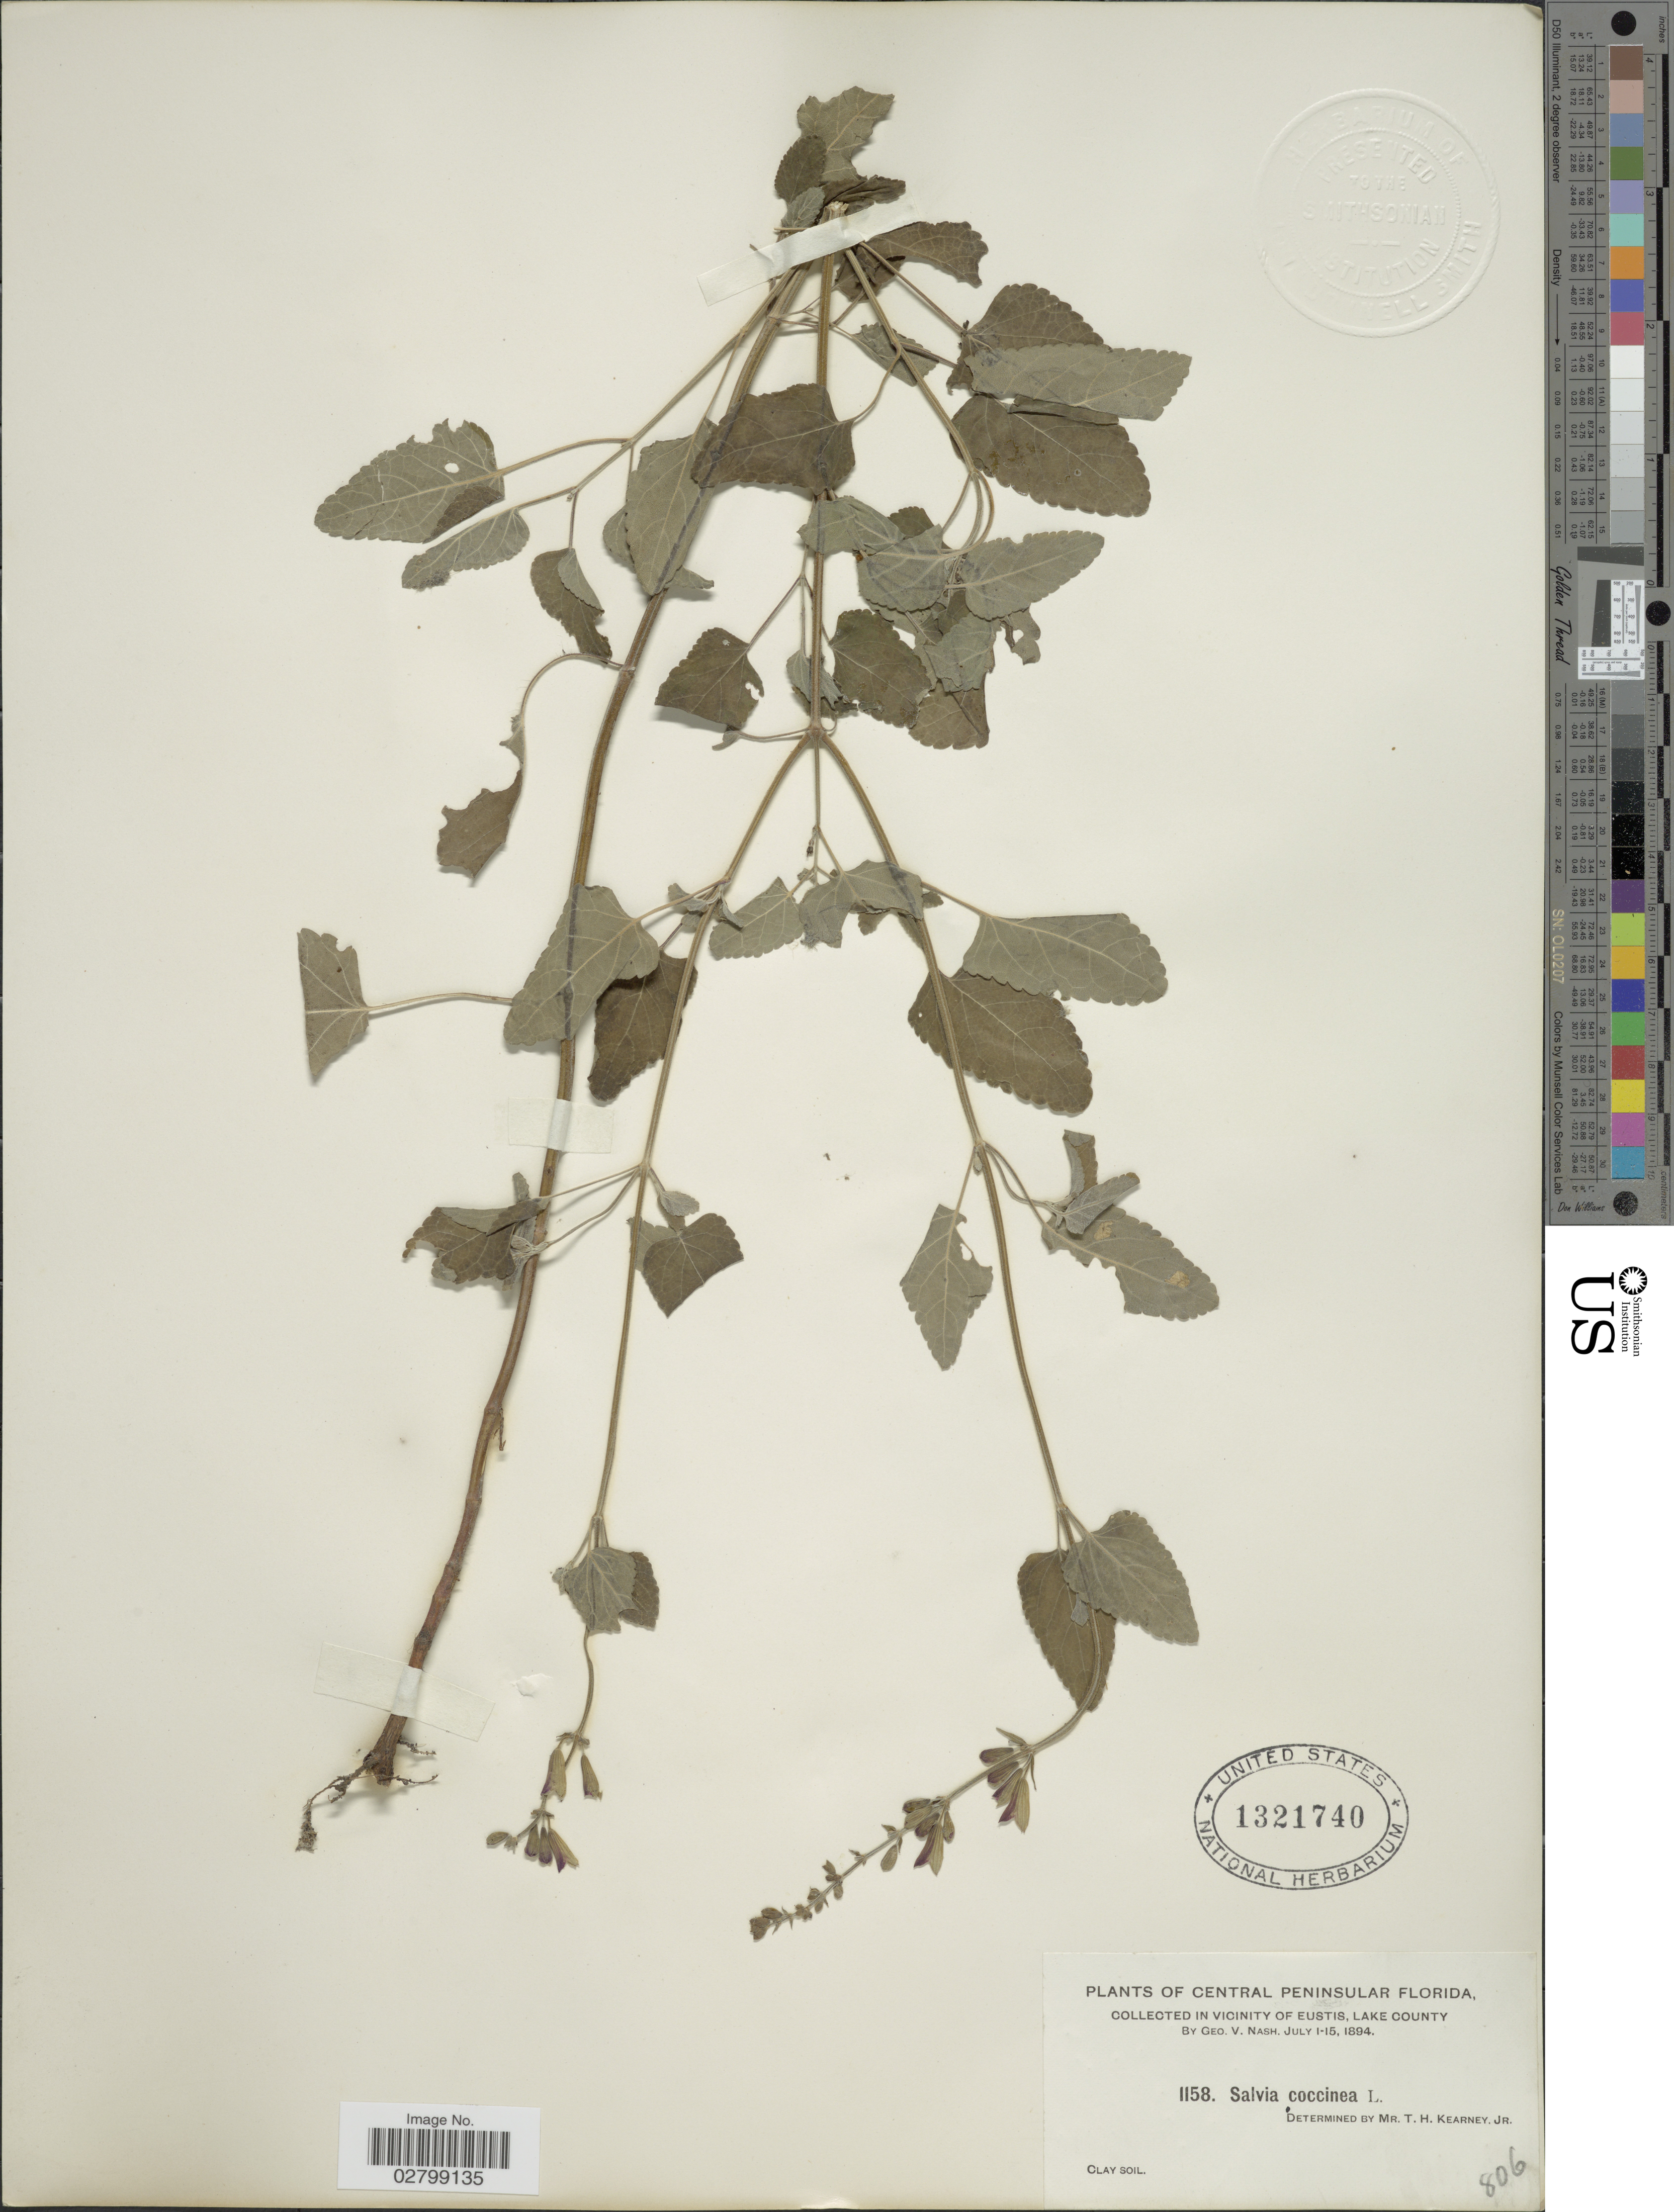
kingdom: Plantae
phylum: Tracheophyta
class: Magnoliopsida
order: Lamiales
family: Lamiaceae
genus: Salvia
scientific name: Salvia coccinea 'Naples Lavender'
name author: L. f. ex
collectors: G. V. Nash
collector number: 1158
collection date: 1894-07-01/1894-07-15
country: United States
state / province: Florida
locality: Peninsular Florida, in the vicinity of Eustis, Lake County.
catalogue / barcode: US 1321740